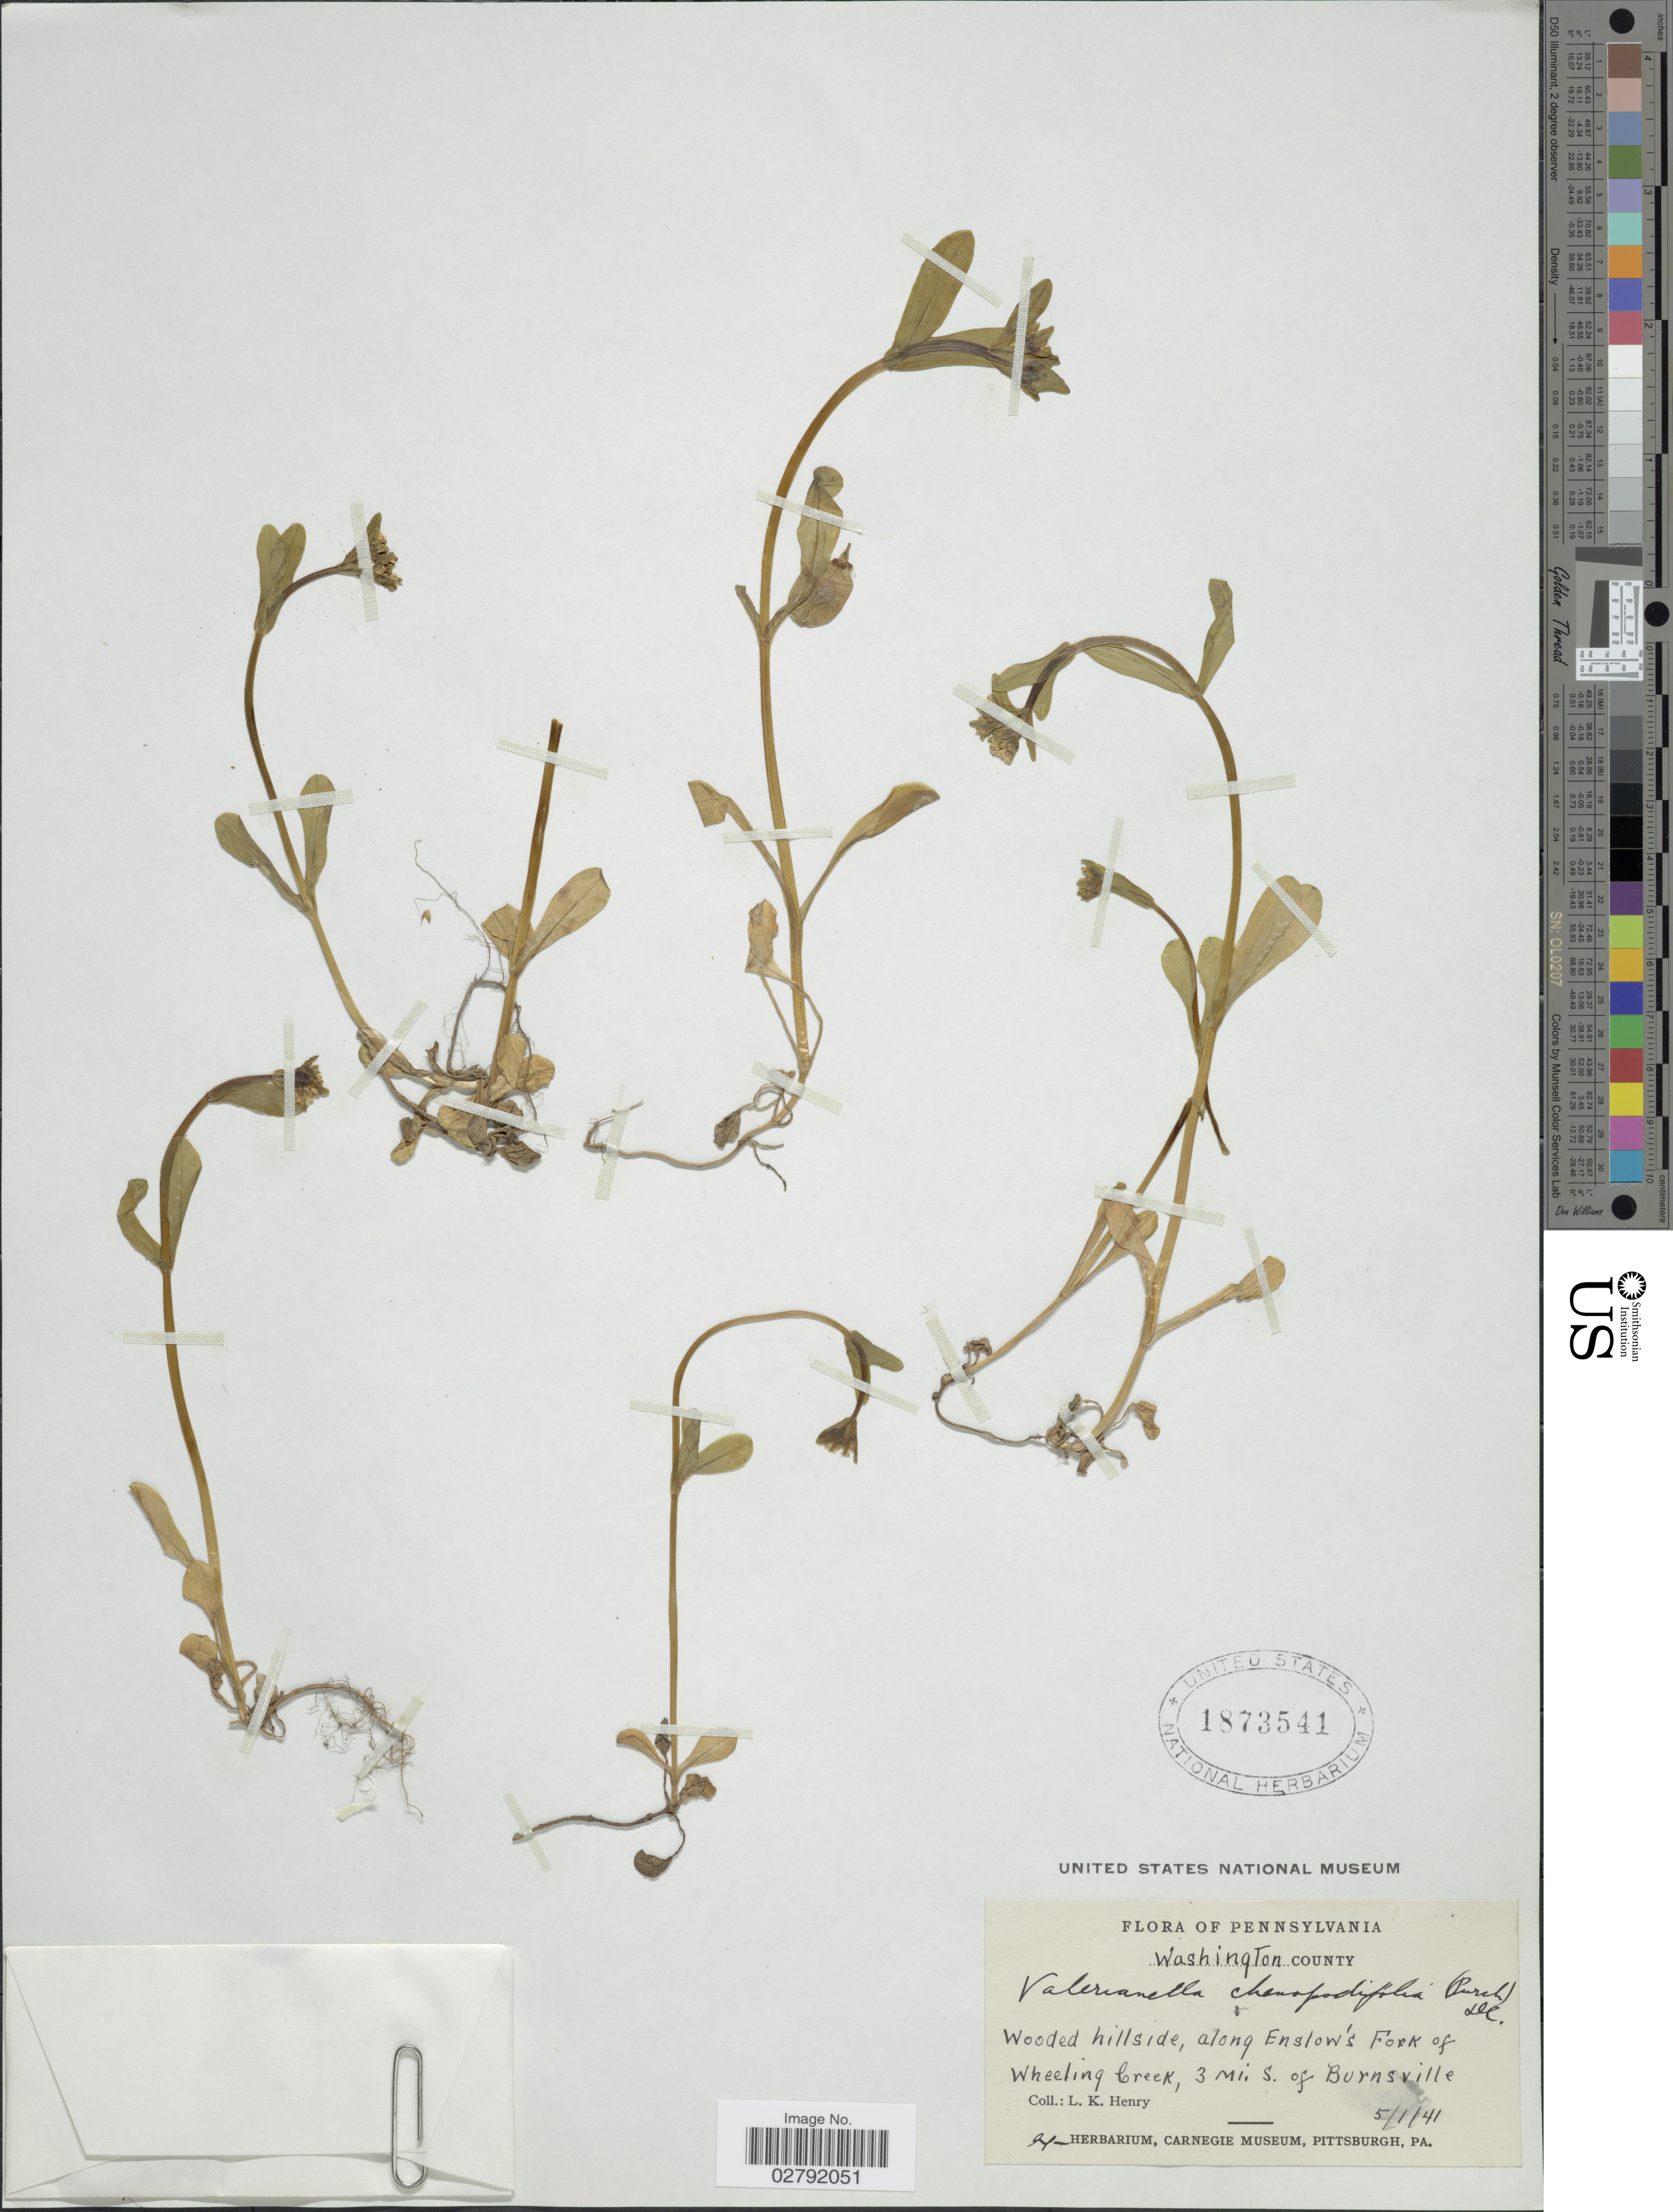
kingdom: Plantae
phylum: Tracheophyta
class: Magnoliopsida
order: Dipsacales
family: Caprifoliaceae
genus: Valerianella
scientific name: Valerianella chenopodifolia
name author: (Pursh) DC.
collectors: L. K. Henry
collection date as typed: Transcribed d/m/y: 1/5/41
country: United States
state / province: Pennsylvania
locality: Washington County, along Enslow's Fork of Wheeling Creek, 3 mi. S. of Burnsville.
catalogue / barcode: US 1873541